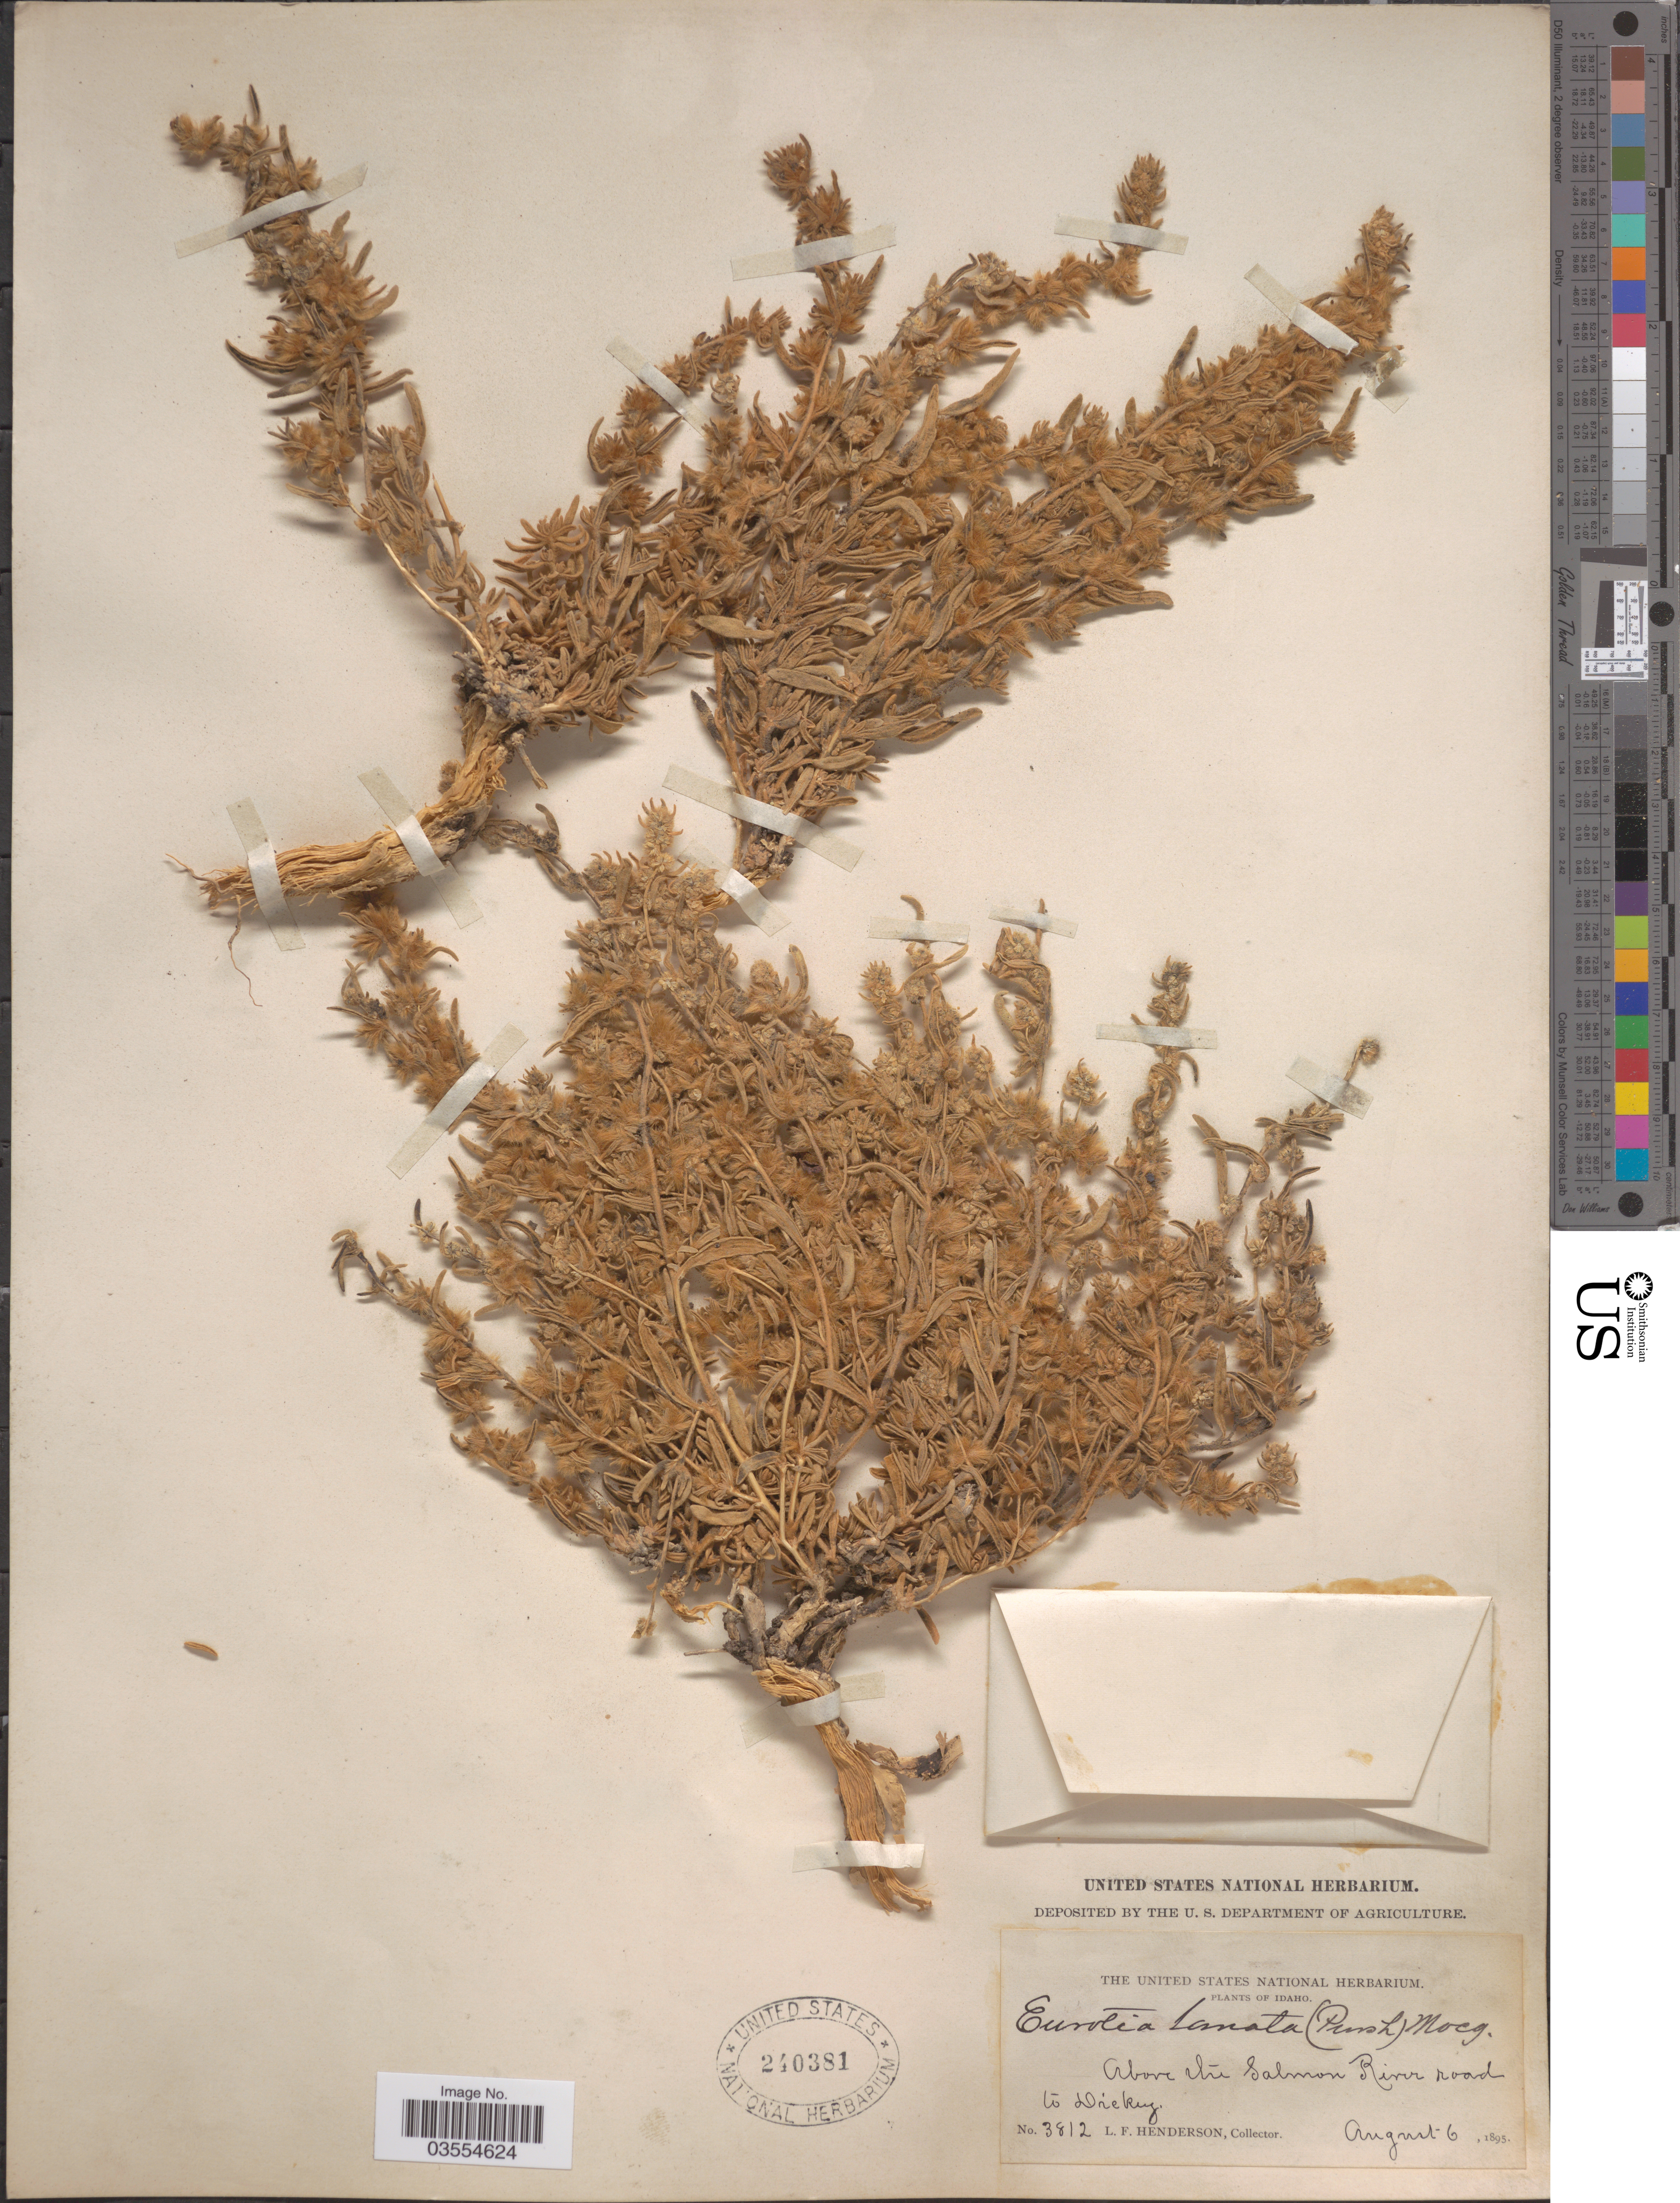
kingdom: Plantae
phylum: Tracheophyta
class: Magnoliopsida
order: Caryophyllales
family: Amaranthaceae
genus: Krascheninnikovia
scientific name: Krascheninnikovia lanata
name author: (Pursh) A. Meeuse & A.Smit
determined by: U.S. National Herbarium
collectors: L. Henderson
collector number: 3812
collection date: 1895-08-06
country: United States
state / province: Idaho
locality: Above the Salmon River road to Dickey.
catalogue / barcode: US 240381